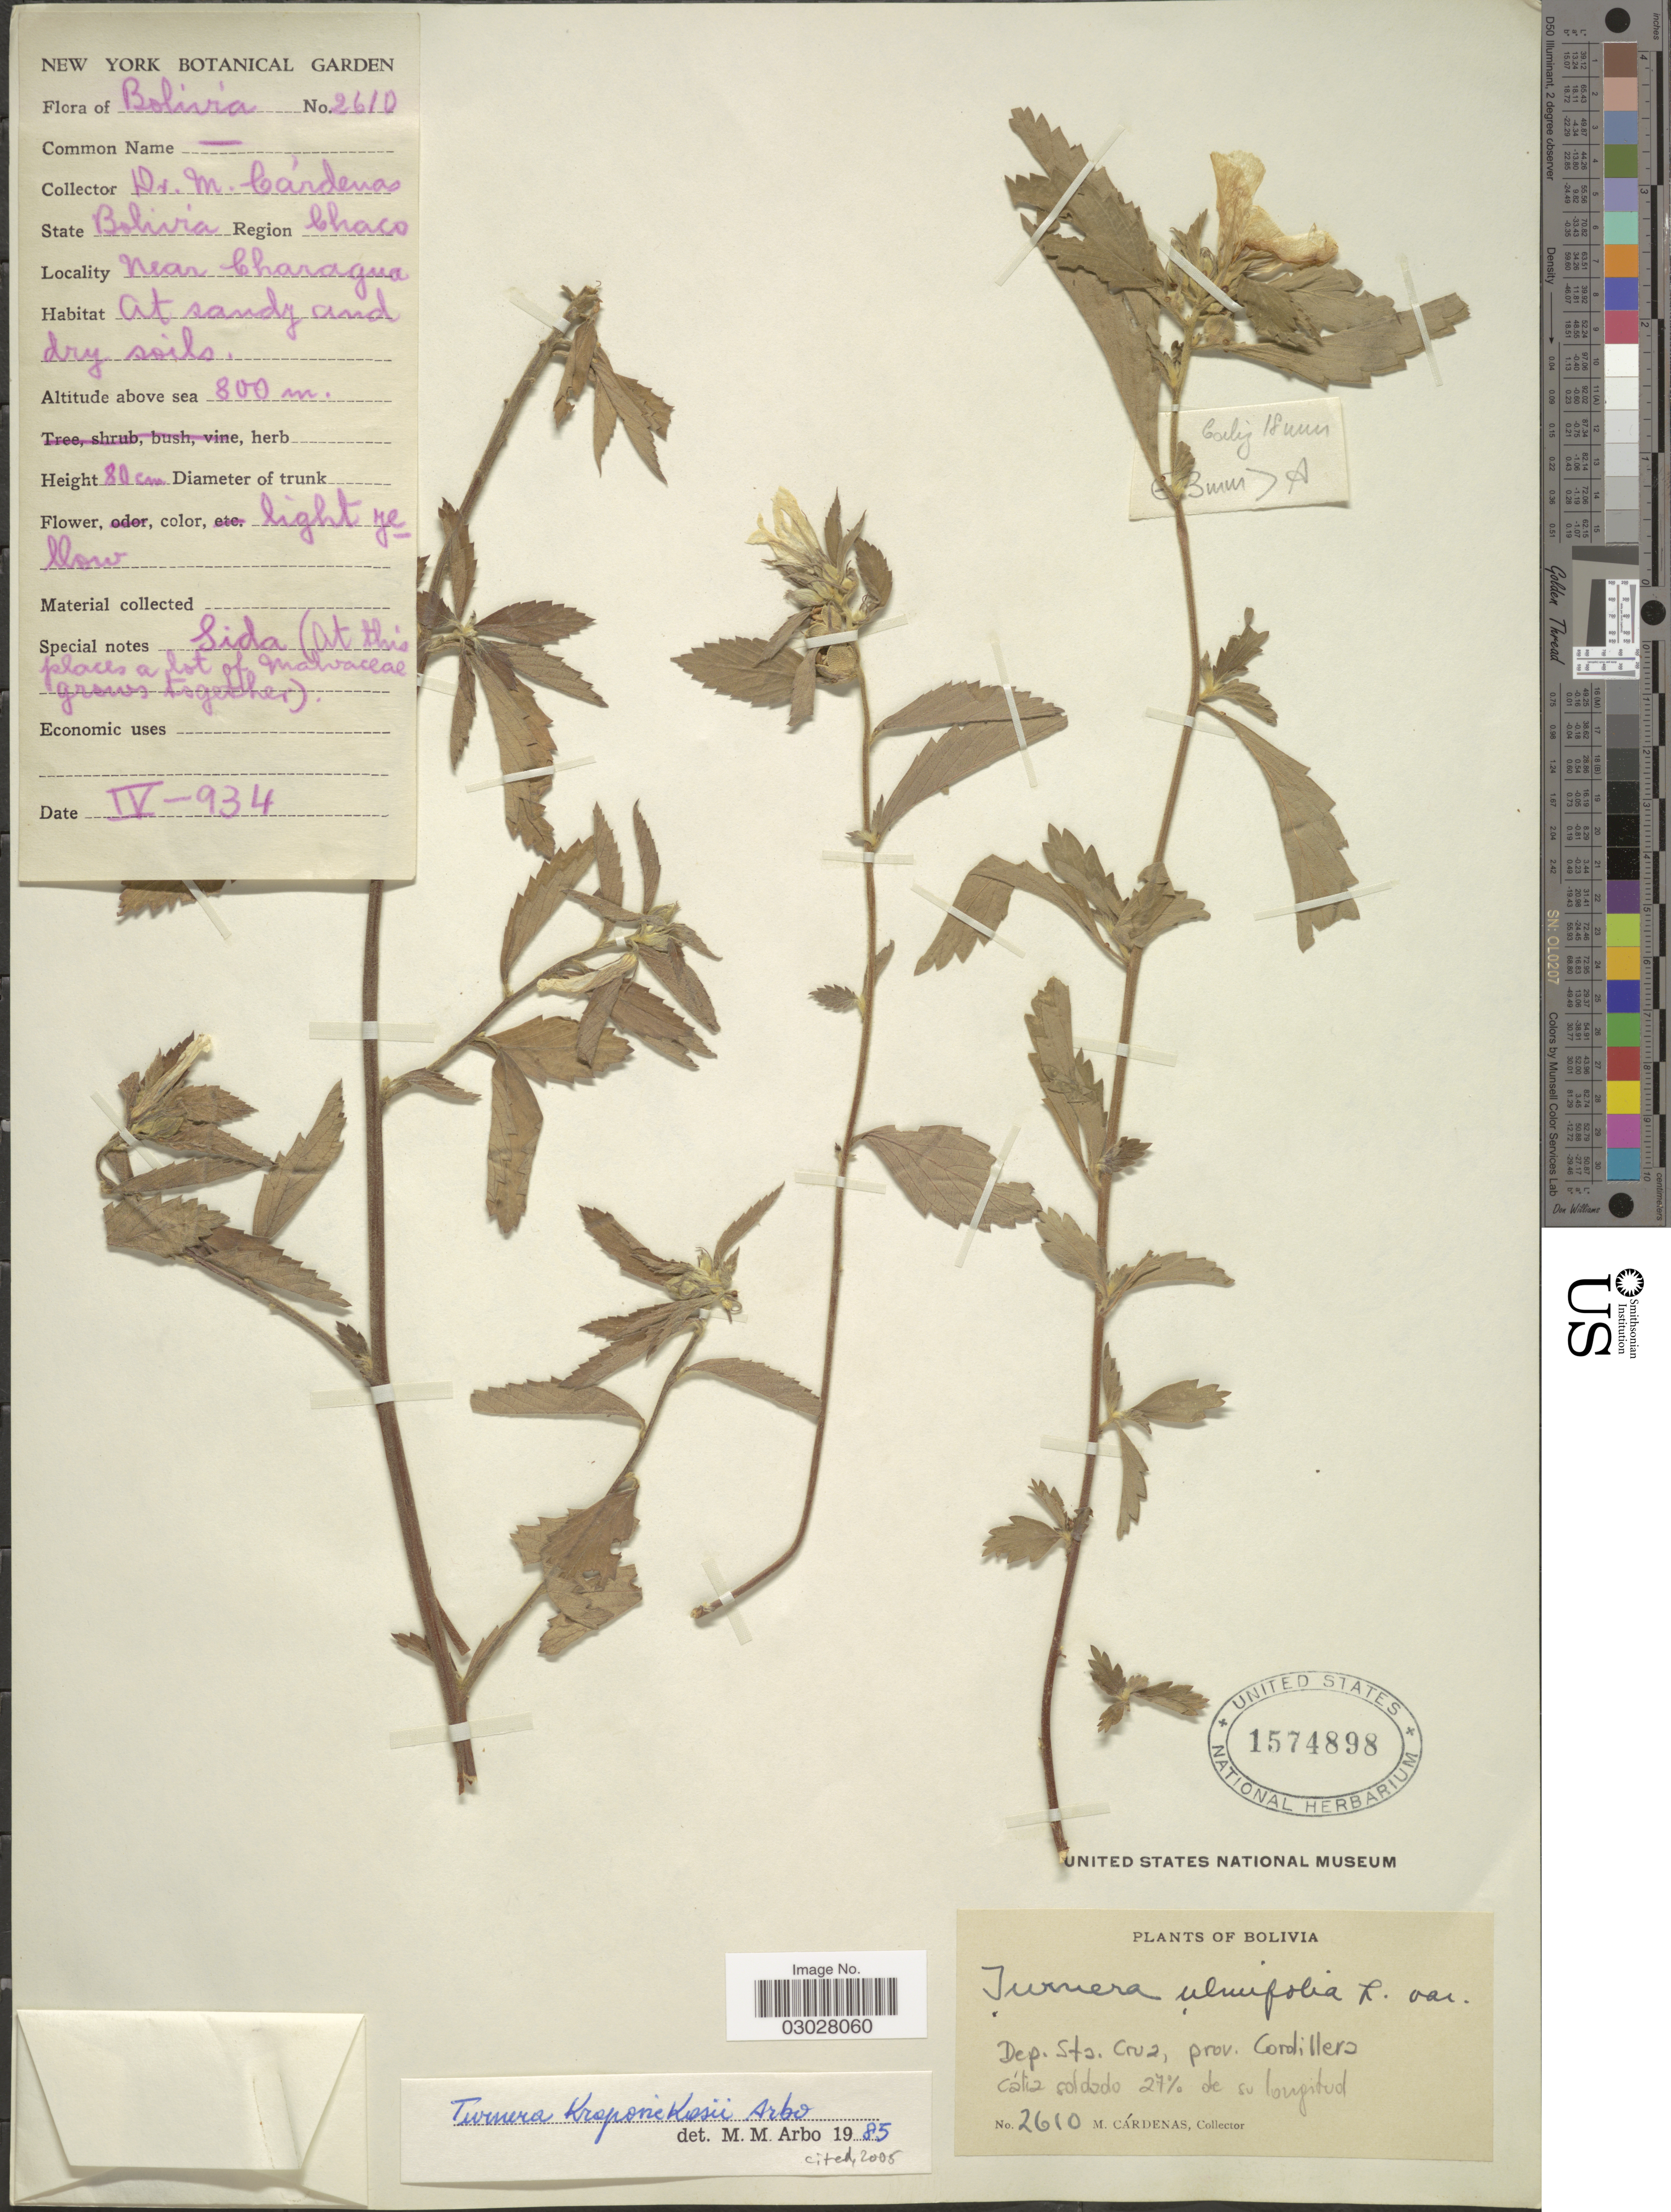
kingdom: Plantae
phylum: Tracheophyta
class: Magnoliopsida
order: Malpighiales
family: Turneraceae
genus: Turnera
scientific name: Turnera krapovickasii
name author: Arbo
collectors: M. Cárdenas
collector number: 2610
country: Bolivia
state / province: Santa Cruz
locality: Dept. Sta. Cruz, prov. Cordillera.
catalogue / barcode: US 1574898